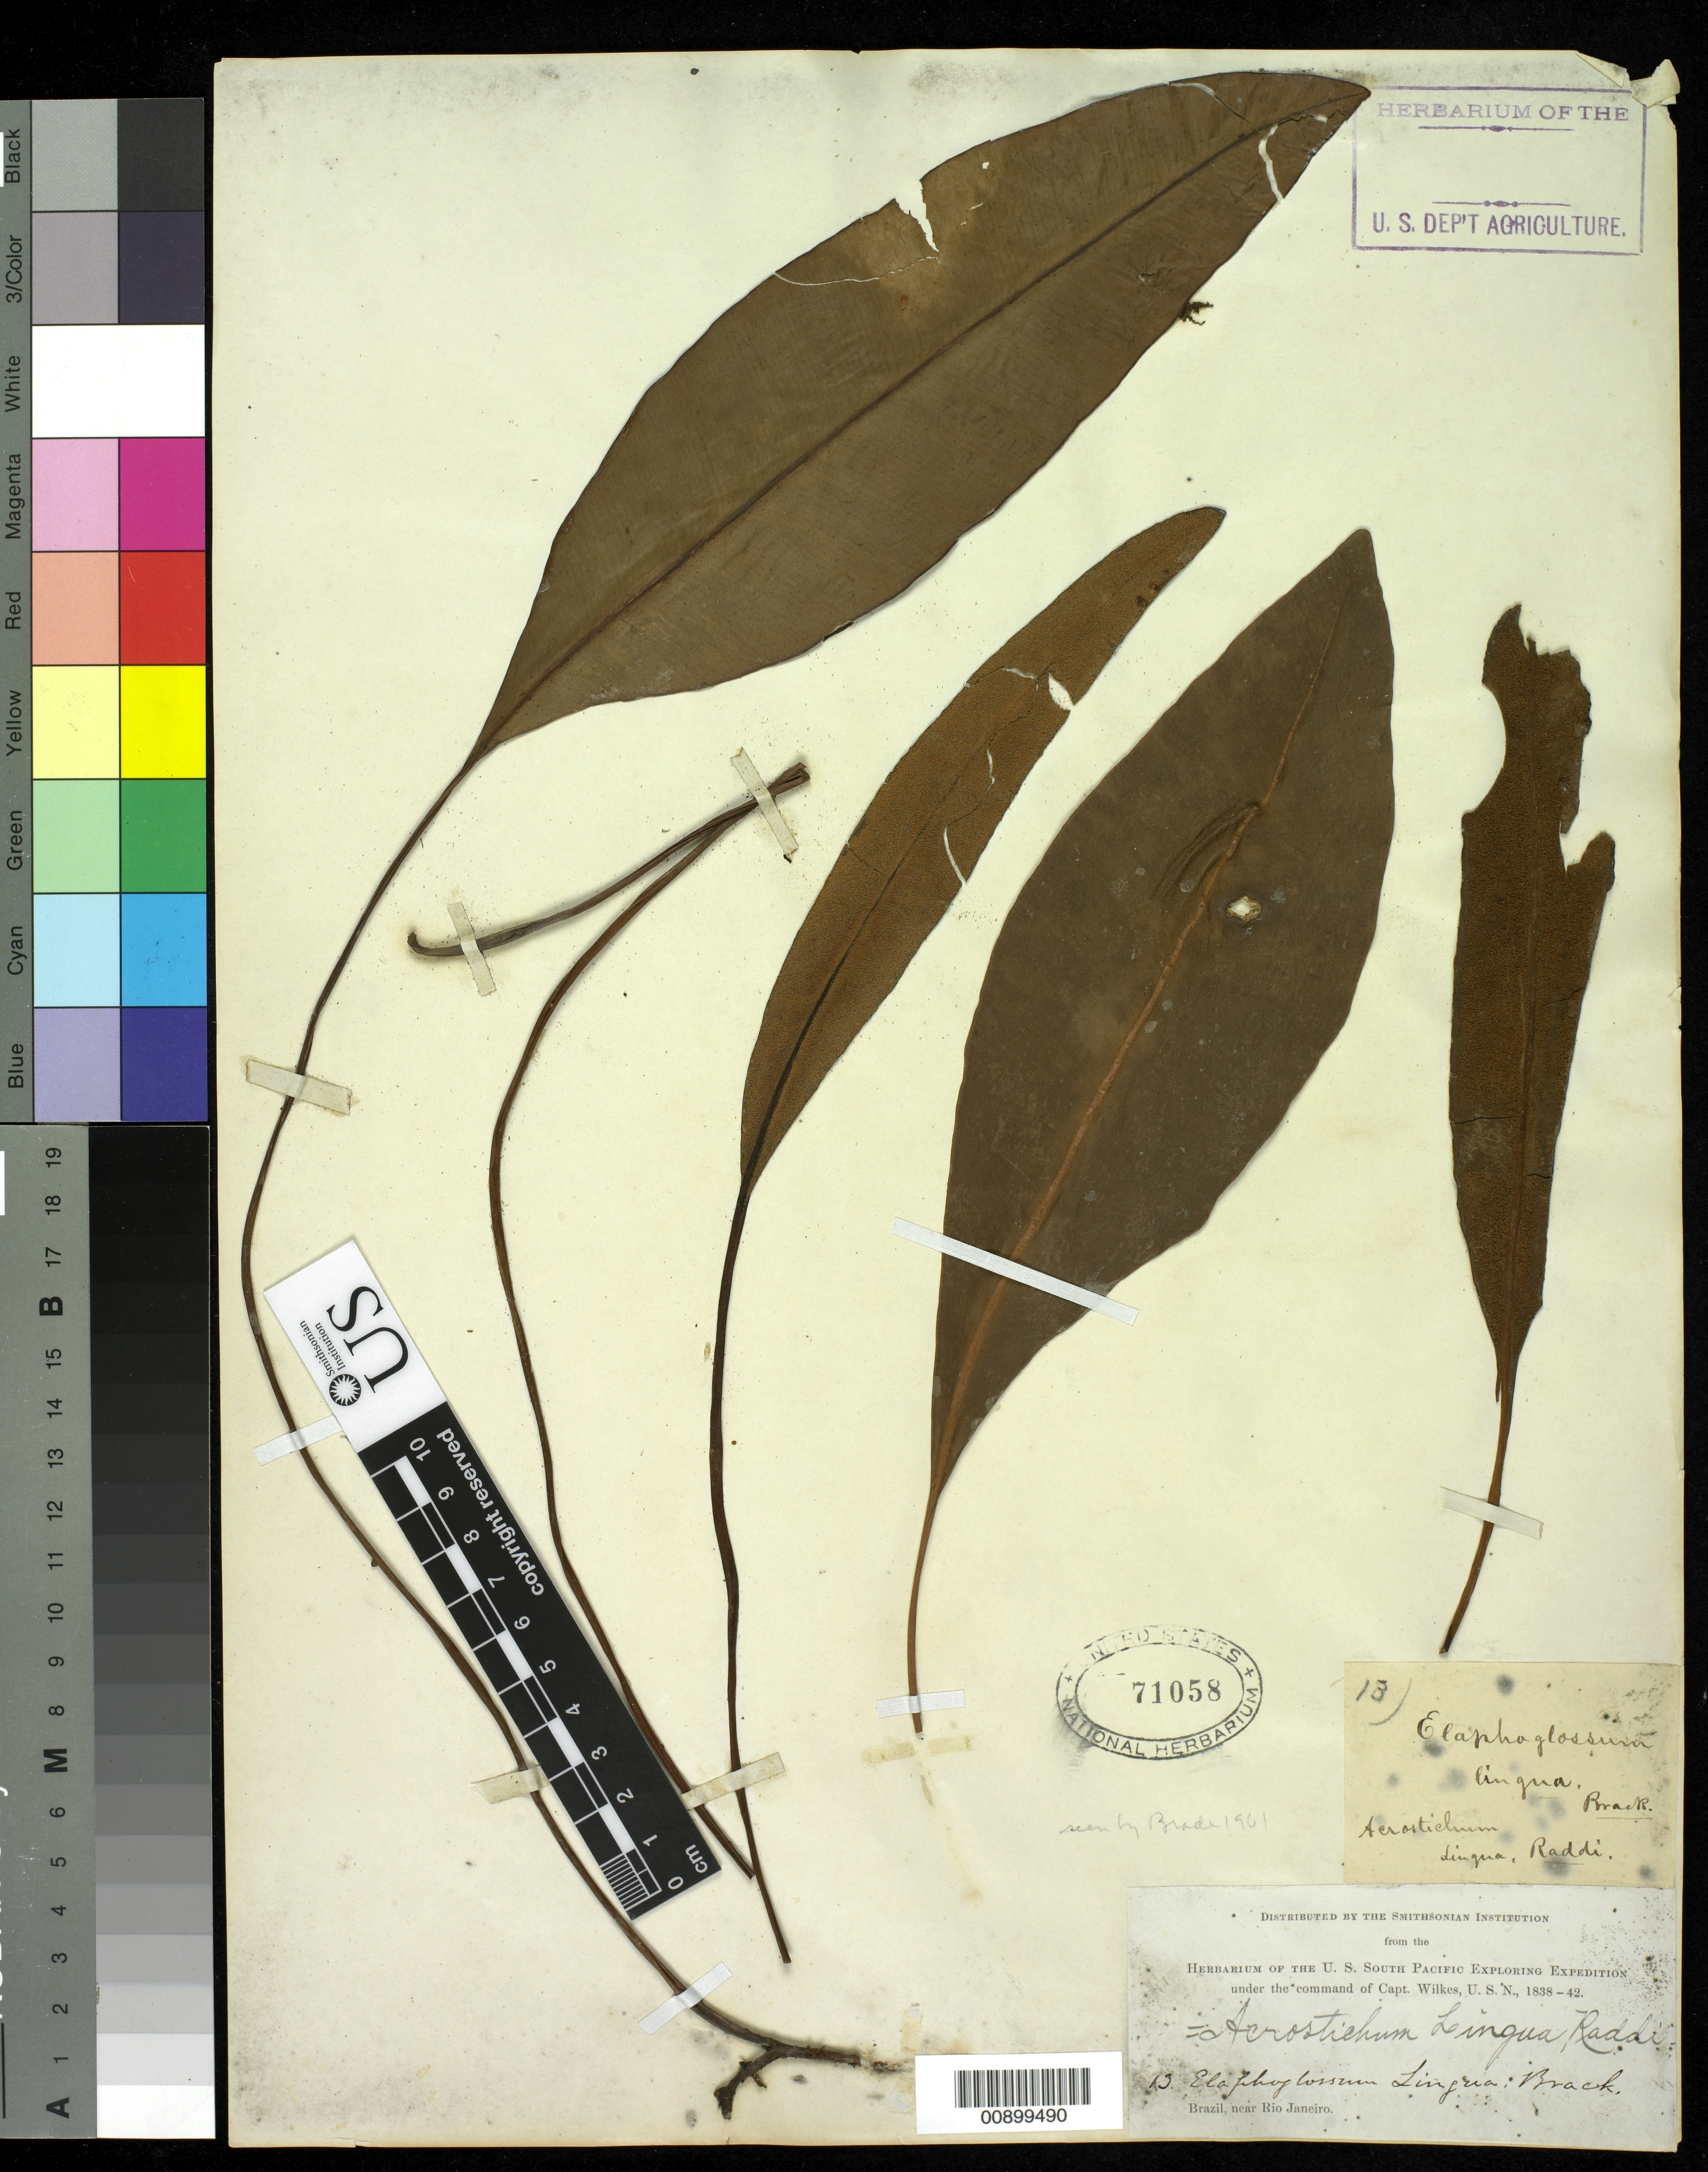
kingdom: Plantae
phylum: Tracheophyta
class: Polypodiopsida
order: Polypodiales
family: Dryopteridaceae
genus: Elaphoglossum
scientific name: Elaphoglossum lingua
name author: (C. Presl) Brack.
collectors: Wilkes Explor. Exped.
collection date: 1838/1842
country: Brazil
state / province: Rio de Janeiro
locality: Brazil, near Rio Janeiro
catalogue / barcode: US 71058